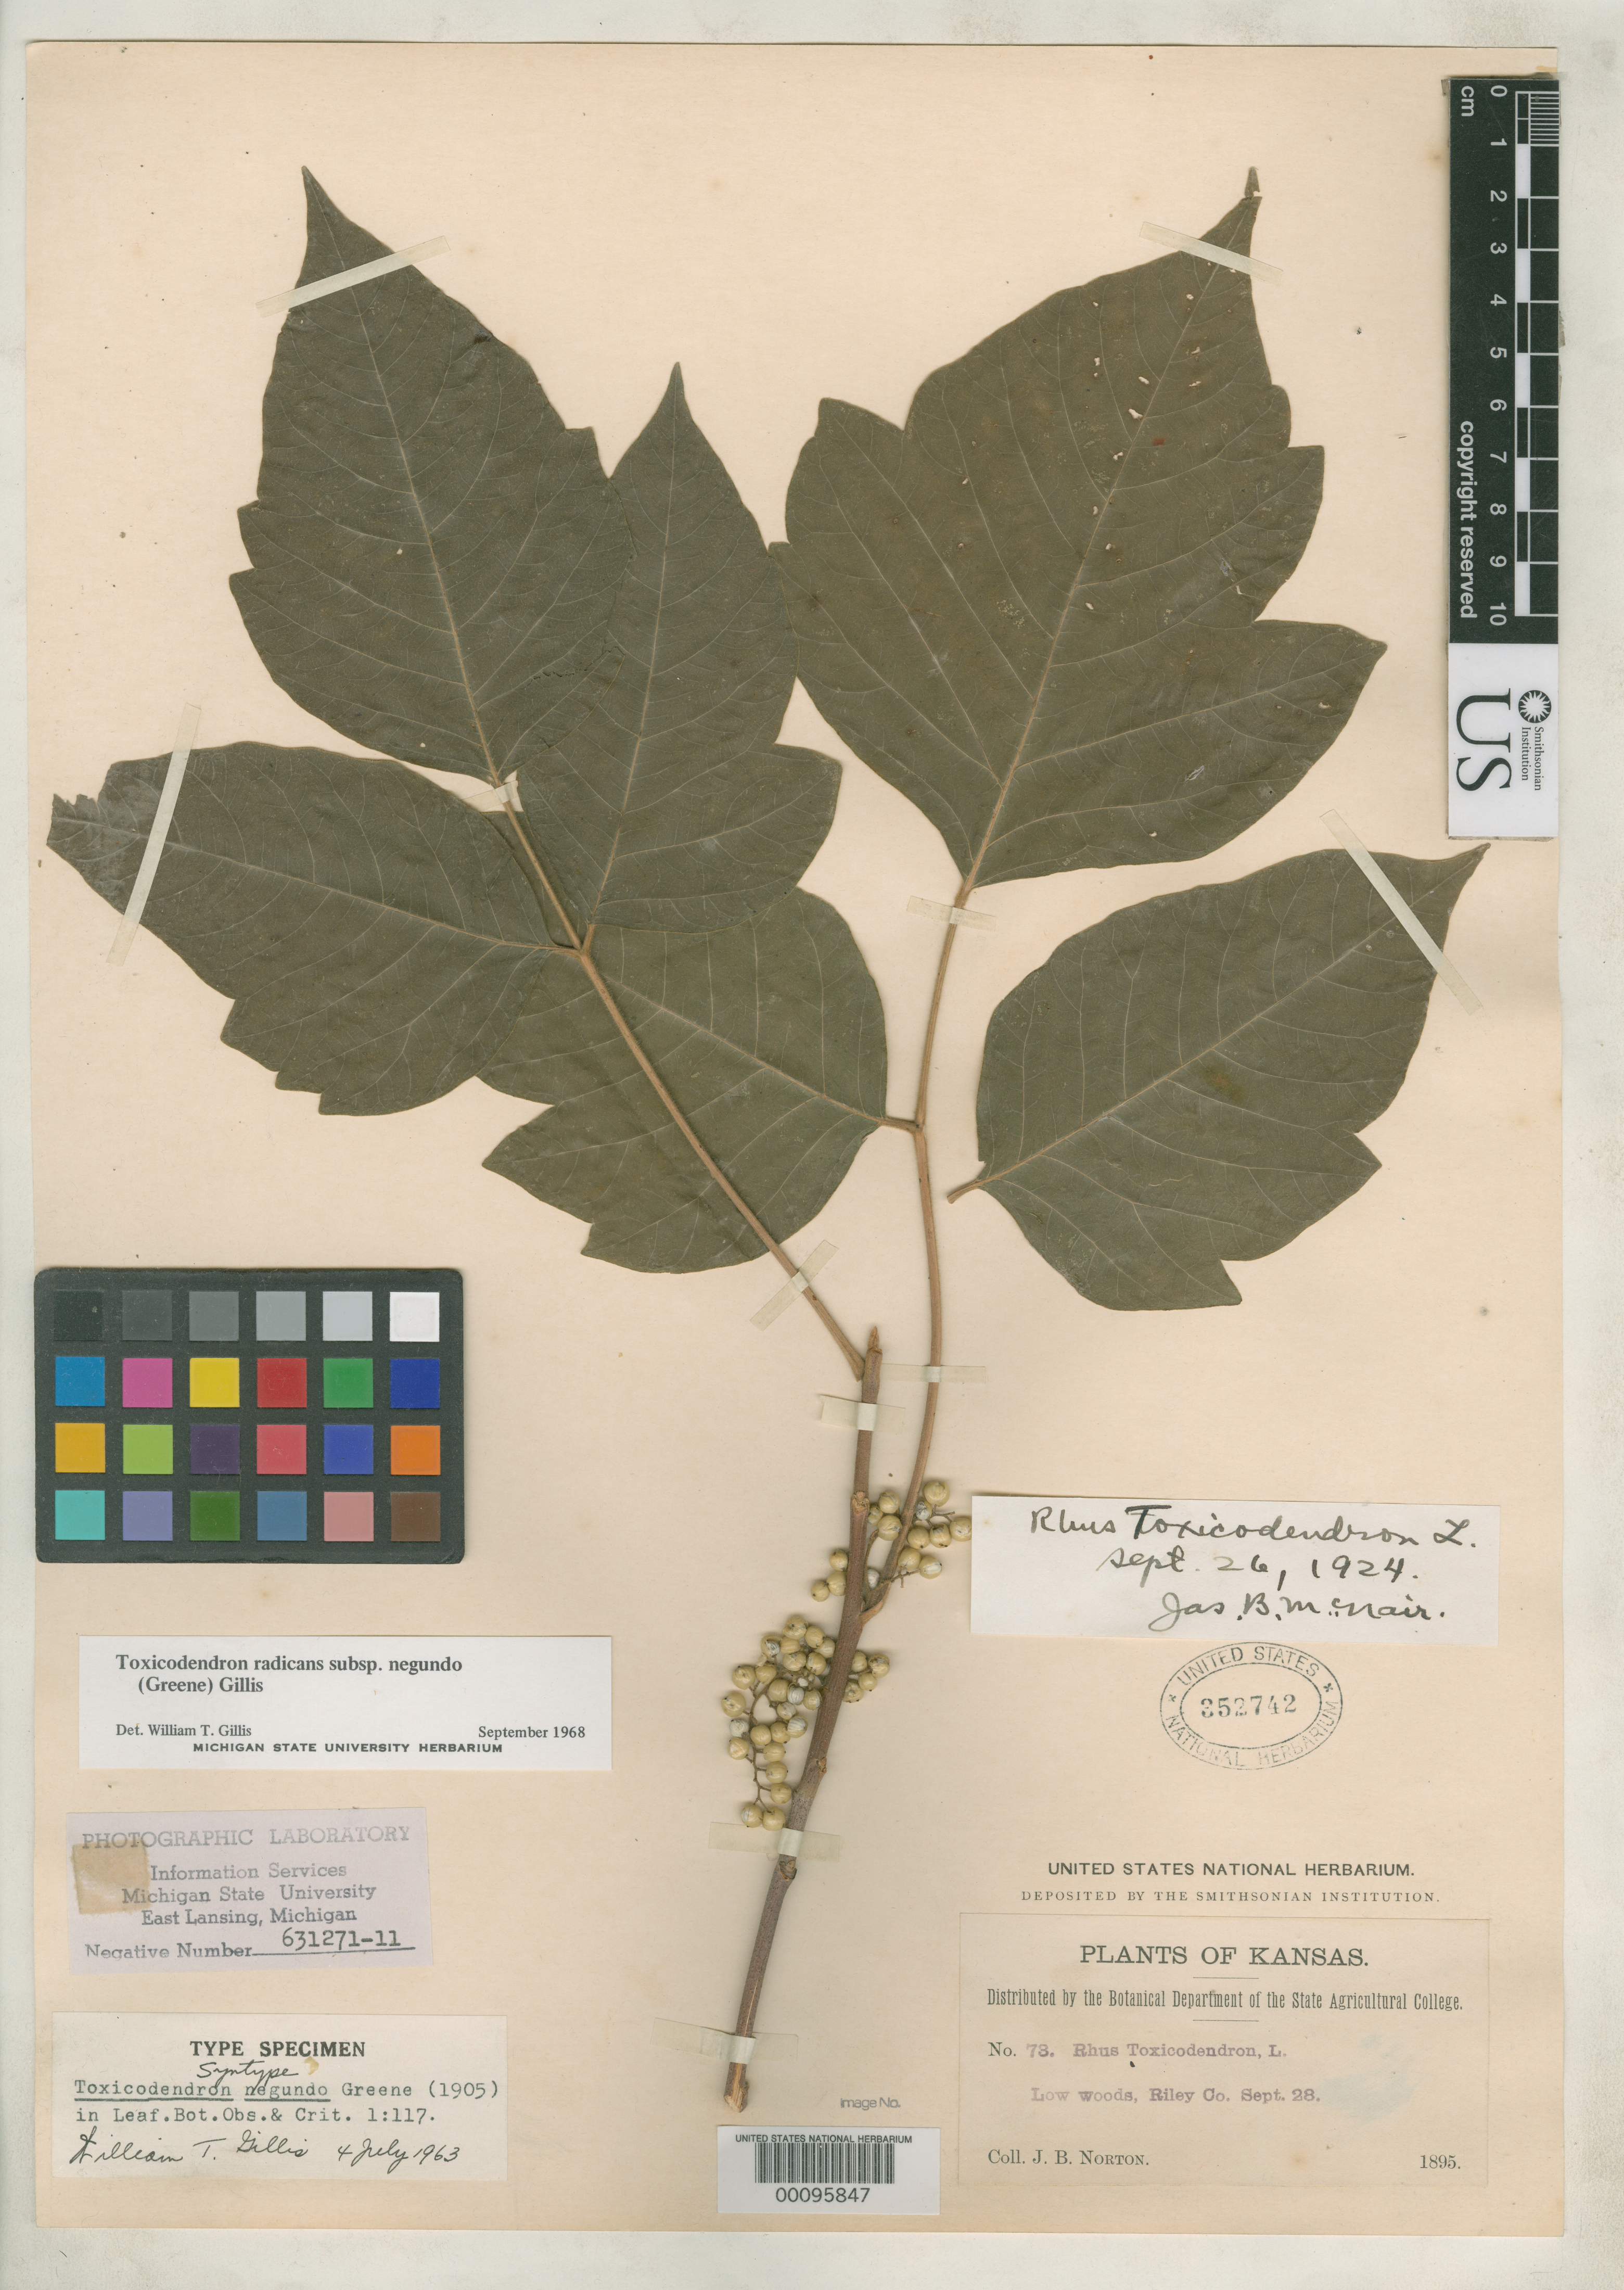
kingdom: Plantae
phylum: Tracheophyta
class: Magnoliopsida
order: Sapindales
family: Anacardiaceae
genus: Toxicodendron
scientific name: Toxicodendron negundo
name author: Greene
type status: Syntype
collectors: J. Norton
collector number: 73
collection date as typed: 28 Sep 1895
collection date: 1895-09-28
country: United States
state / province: Kansas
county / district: Riley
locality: "low woods in Riley Co."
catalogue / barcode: US 352742